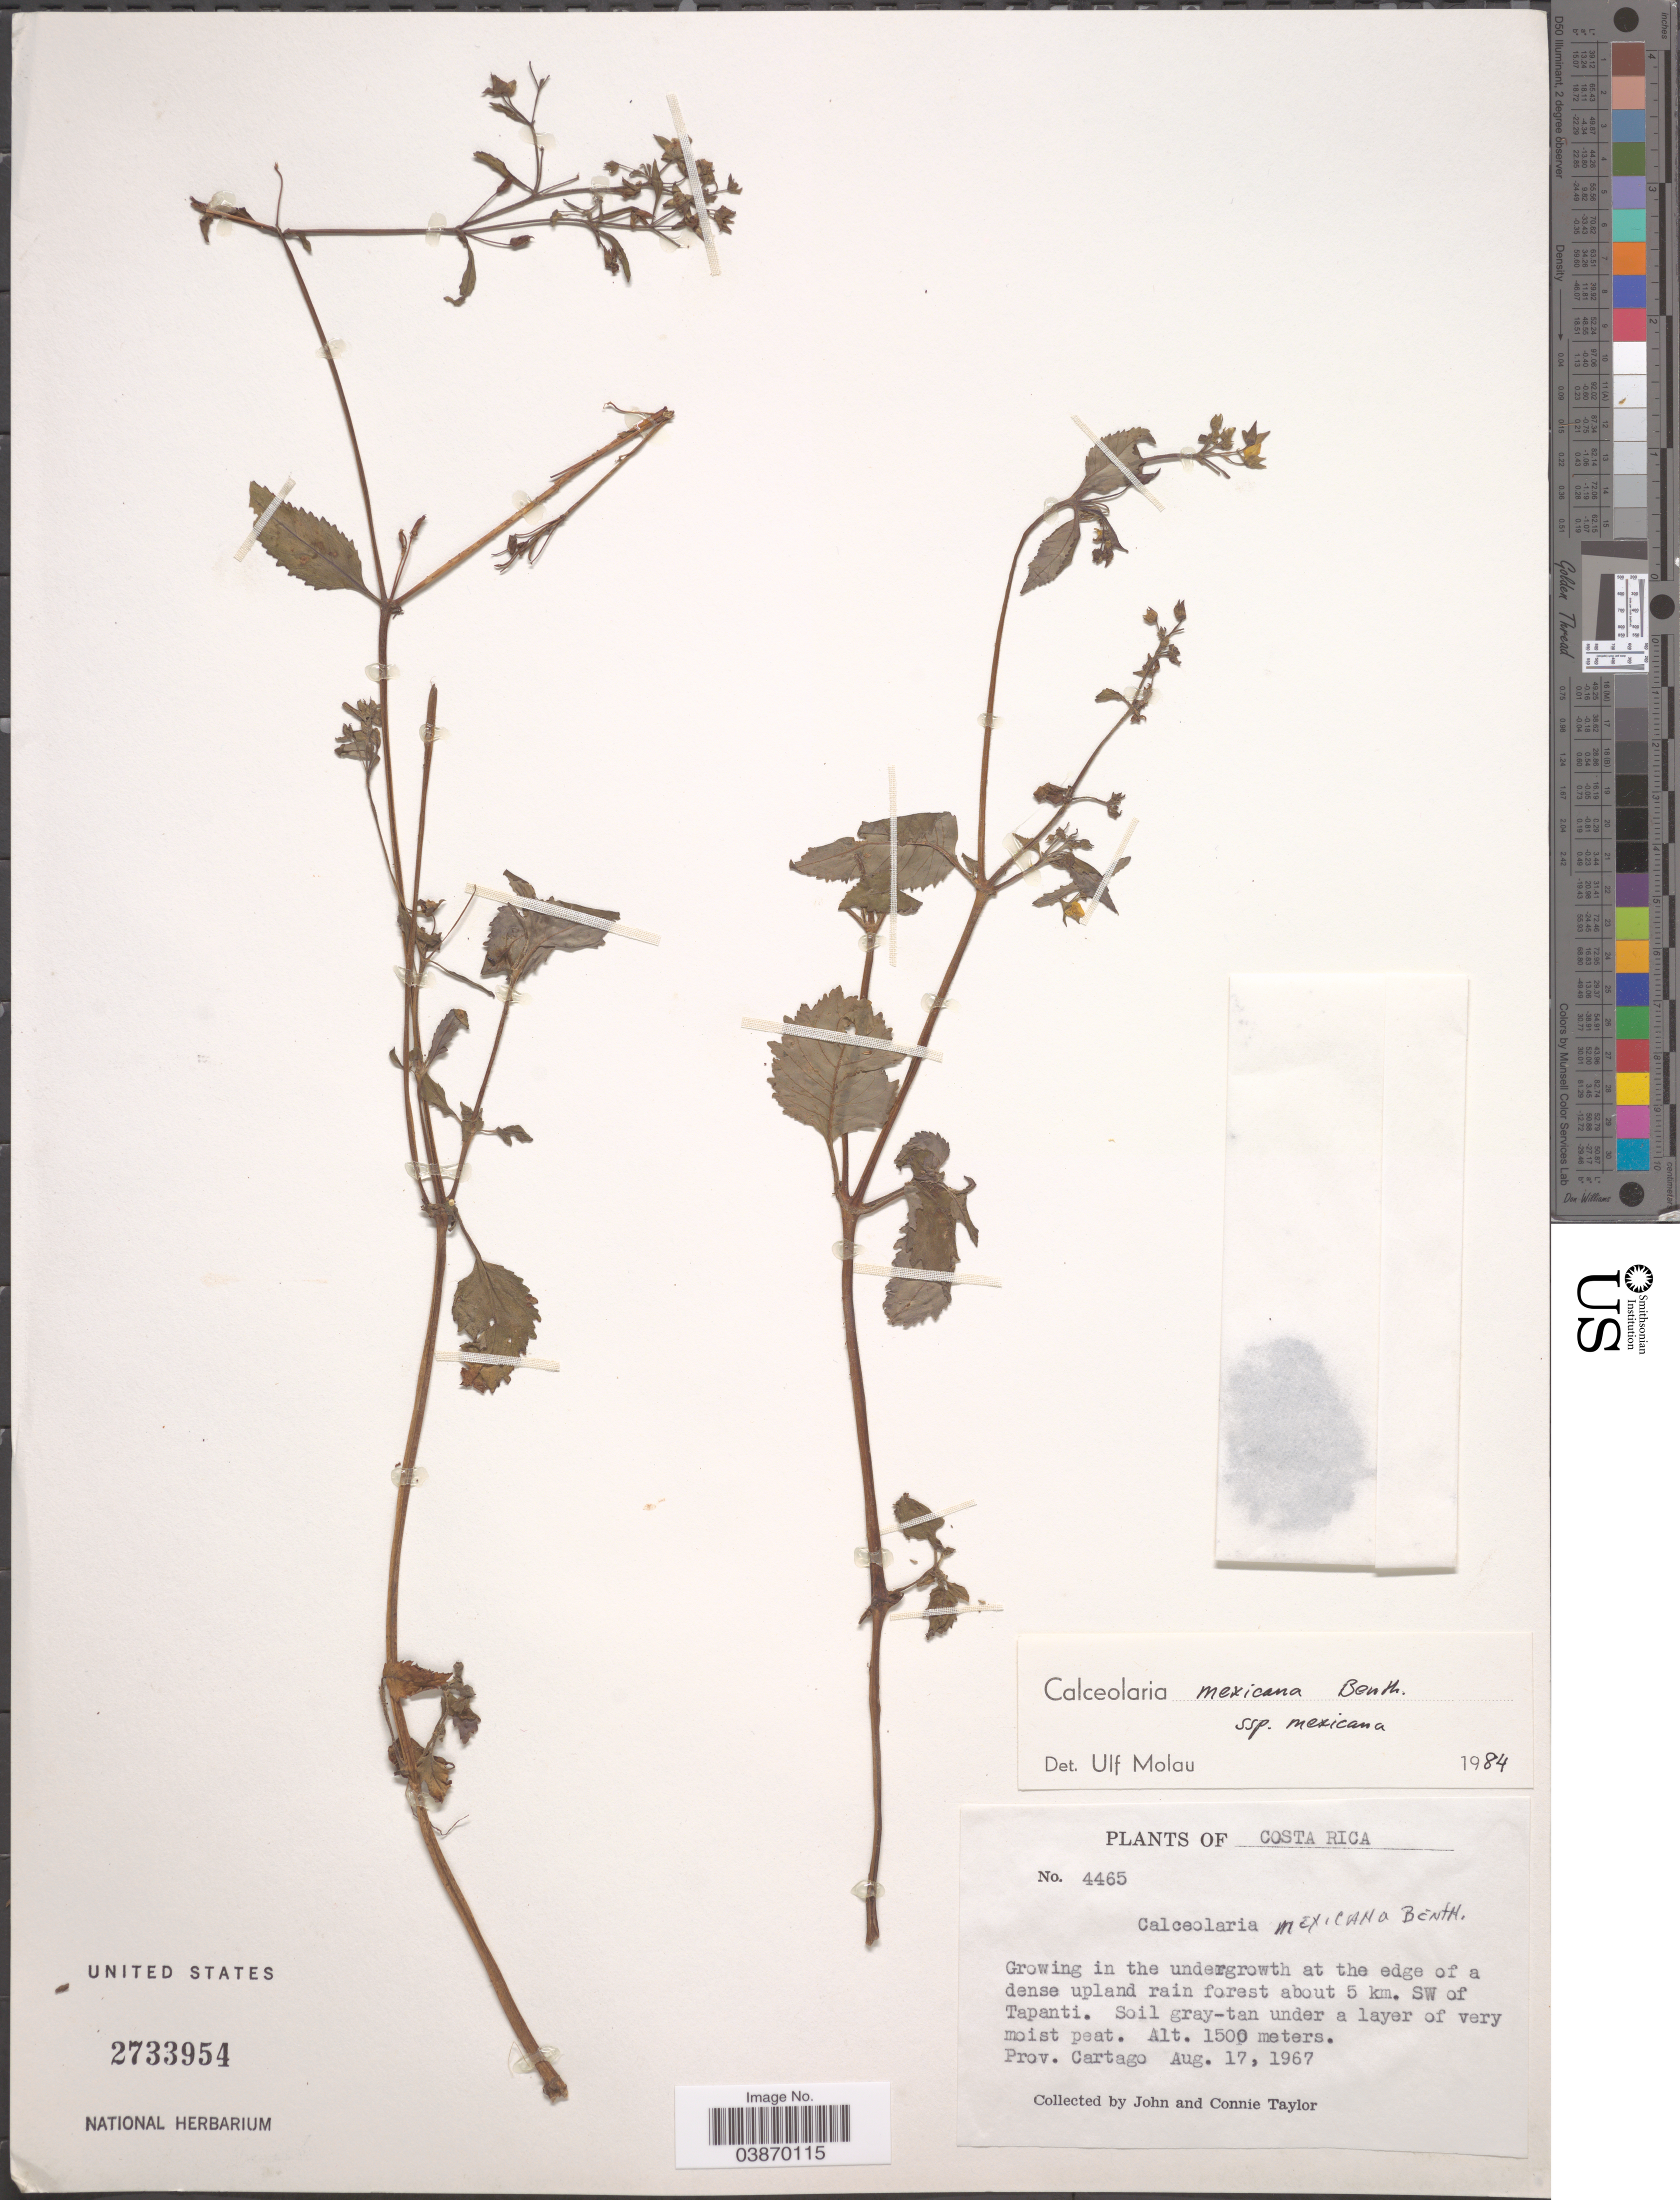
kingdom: Plantae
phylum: Tracheophyta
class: Magnoliopsida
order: Lamiales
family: Calceolariaceae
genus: Calceolaria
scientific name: Calceolaria mexicana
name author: Benth.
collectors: J. Taylor & C. Taylor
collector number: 4465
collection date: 1967-08-17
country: Costa Rica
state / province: Cartago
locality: Growing in the undergrowth at the edge of a dens upland rain forest about 5 km. SW of Tapanti.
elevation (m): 1500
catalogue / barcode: US 2733954